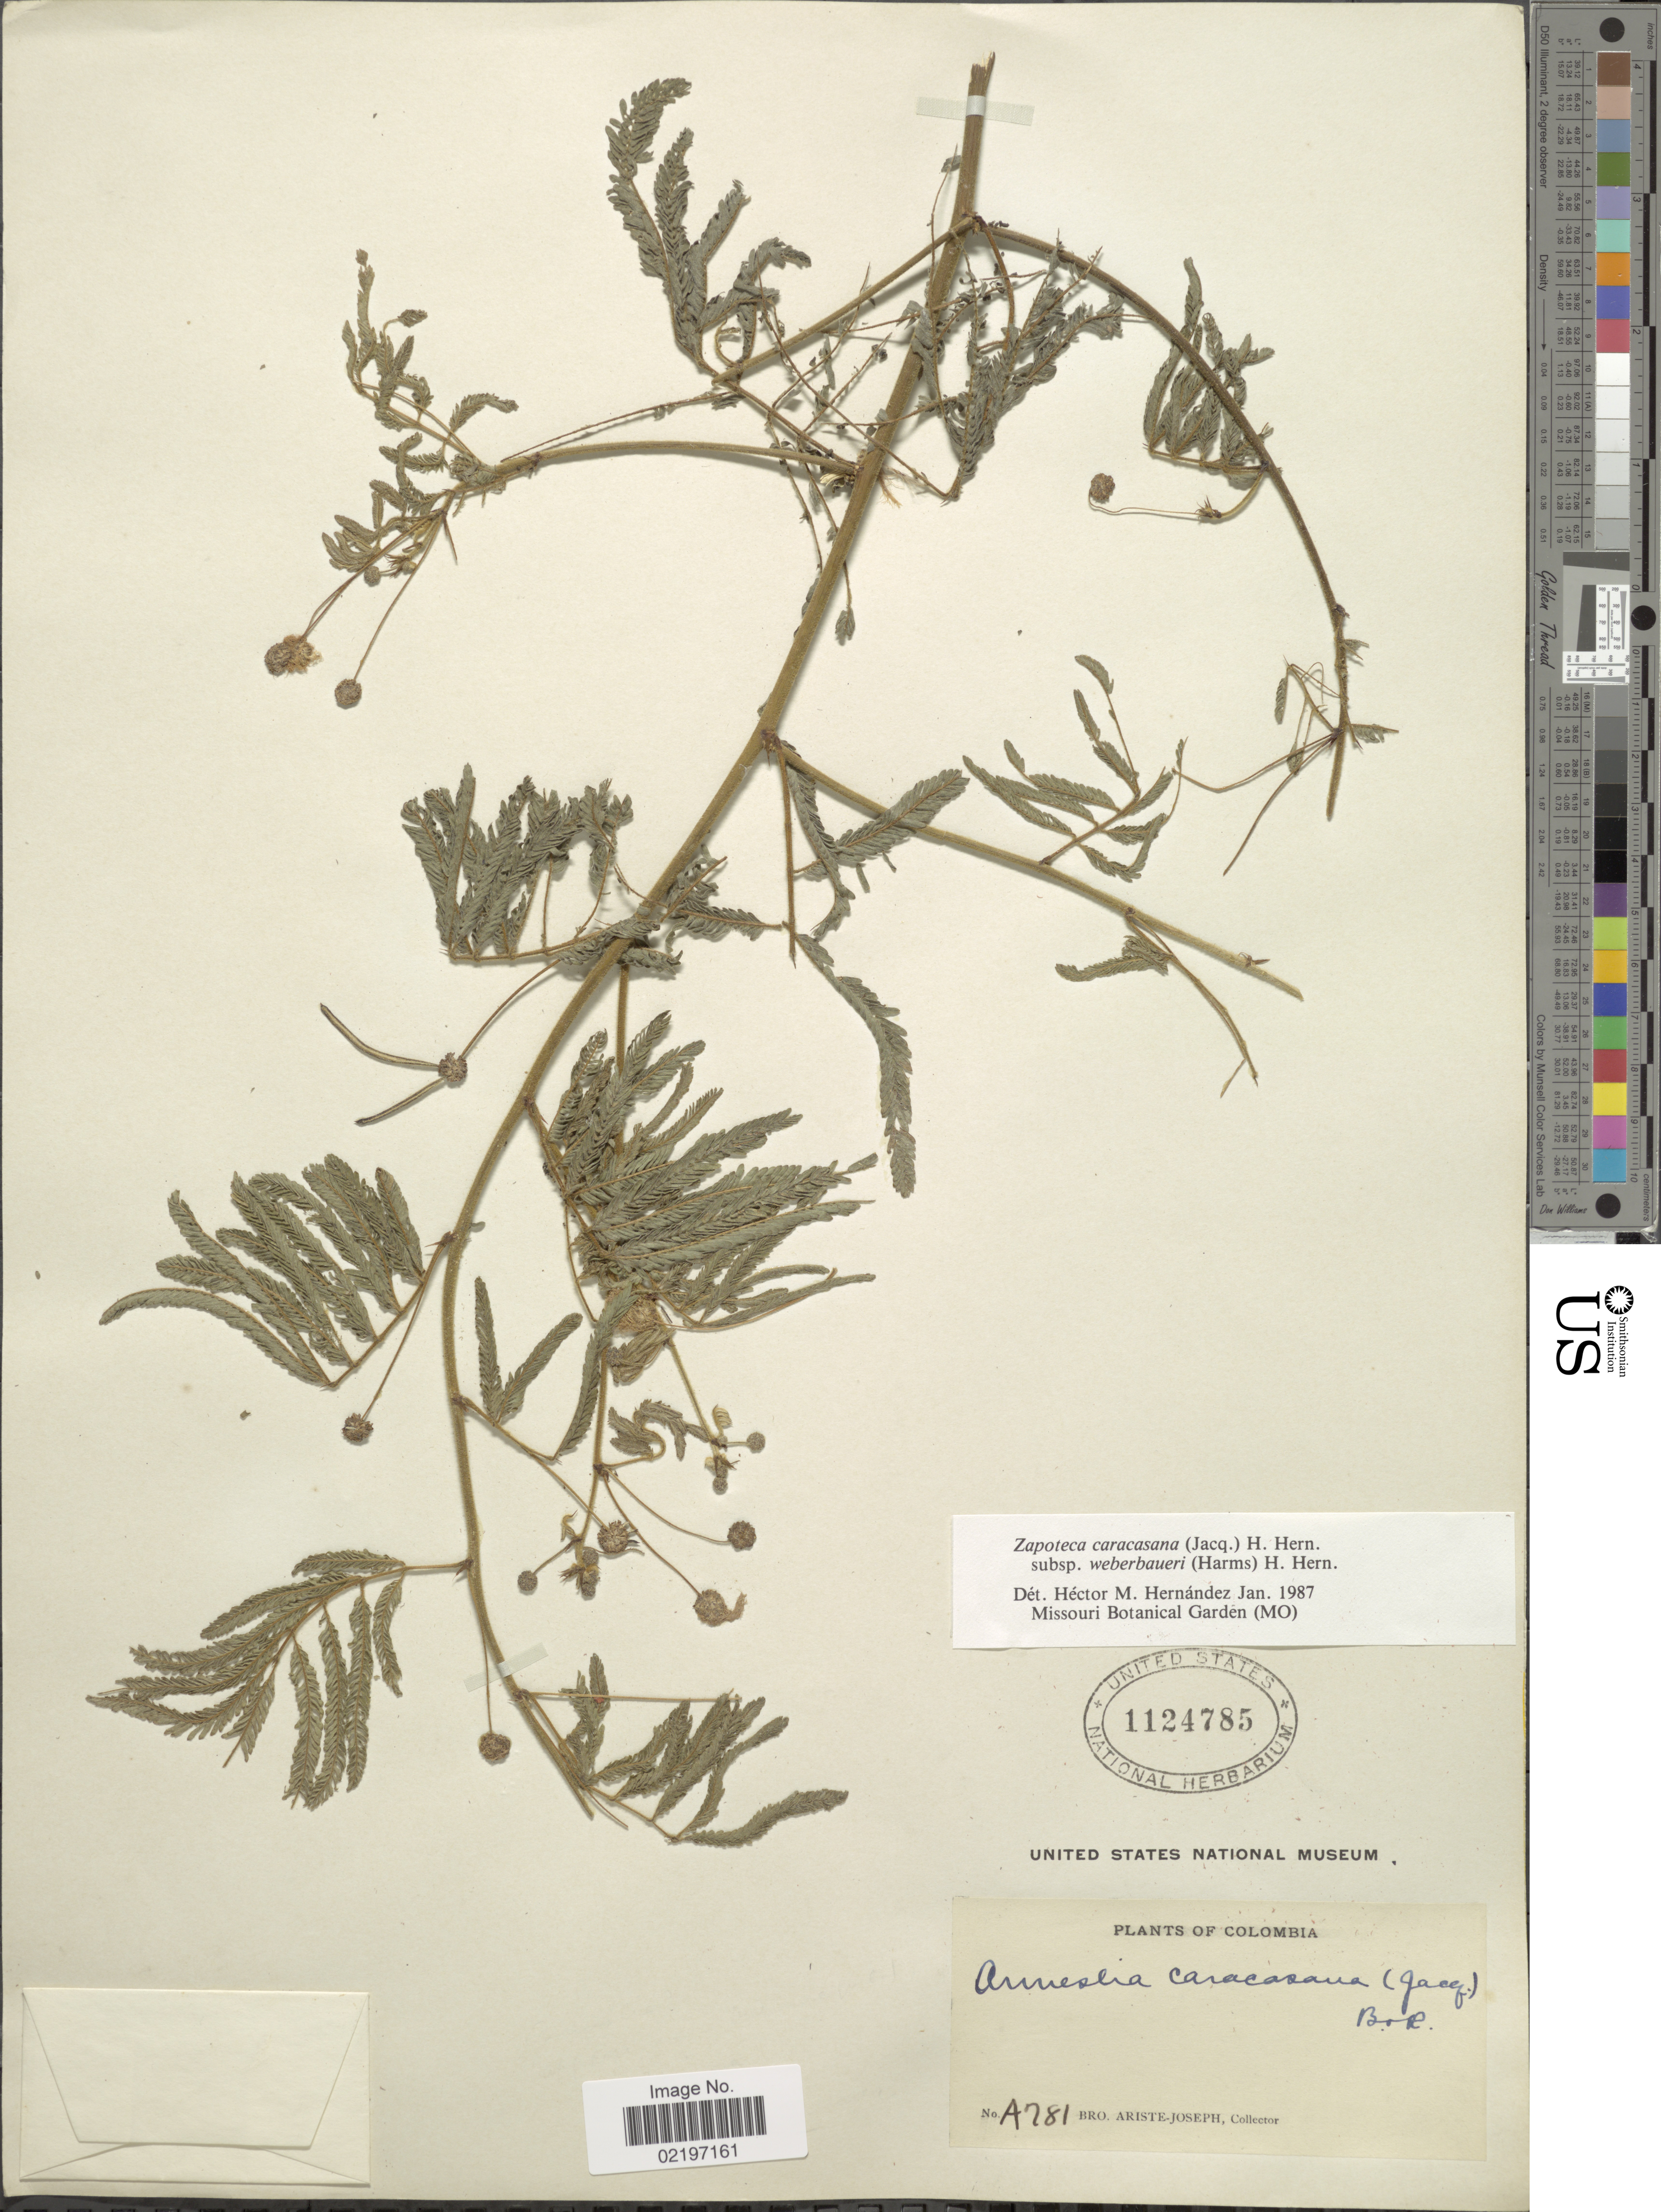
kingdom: Plantae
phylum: Tracheophyta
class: Magnoliopsida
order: Fabales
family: Fabaceae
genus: Zapoteca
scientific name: Zapoteca caracasana subsp. weberbaueri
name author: (Harms) H.M. Hern.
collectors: Bro. Ariste-Joseph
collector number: A781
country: Colombia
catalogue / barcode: US 1124785